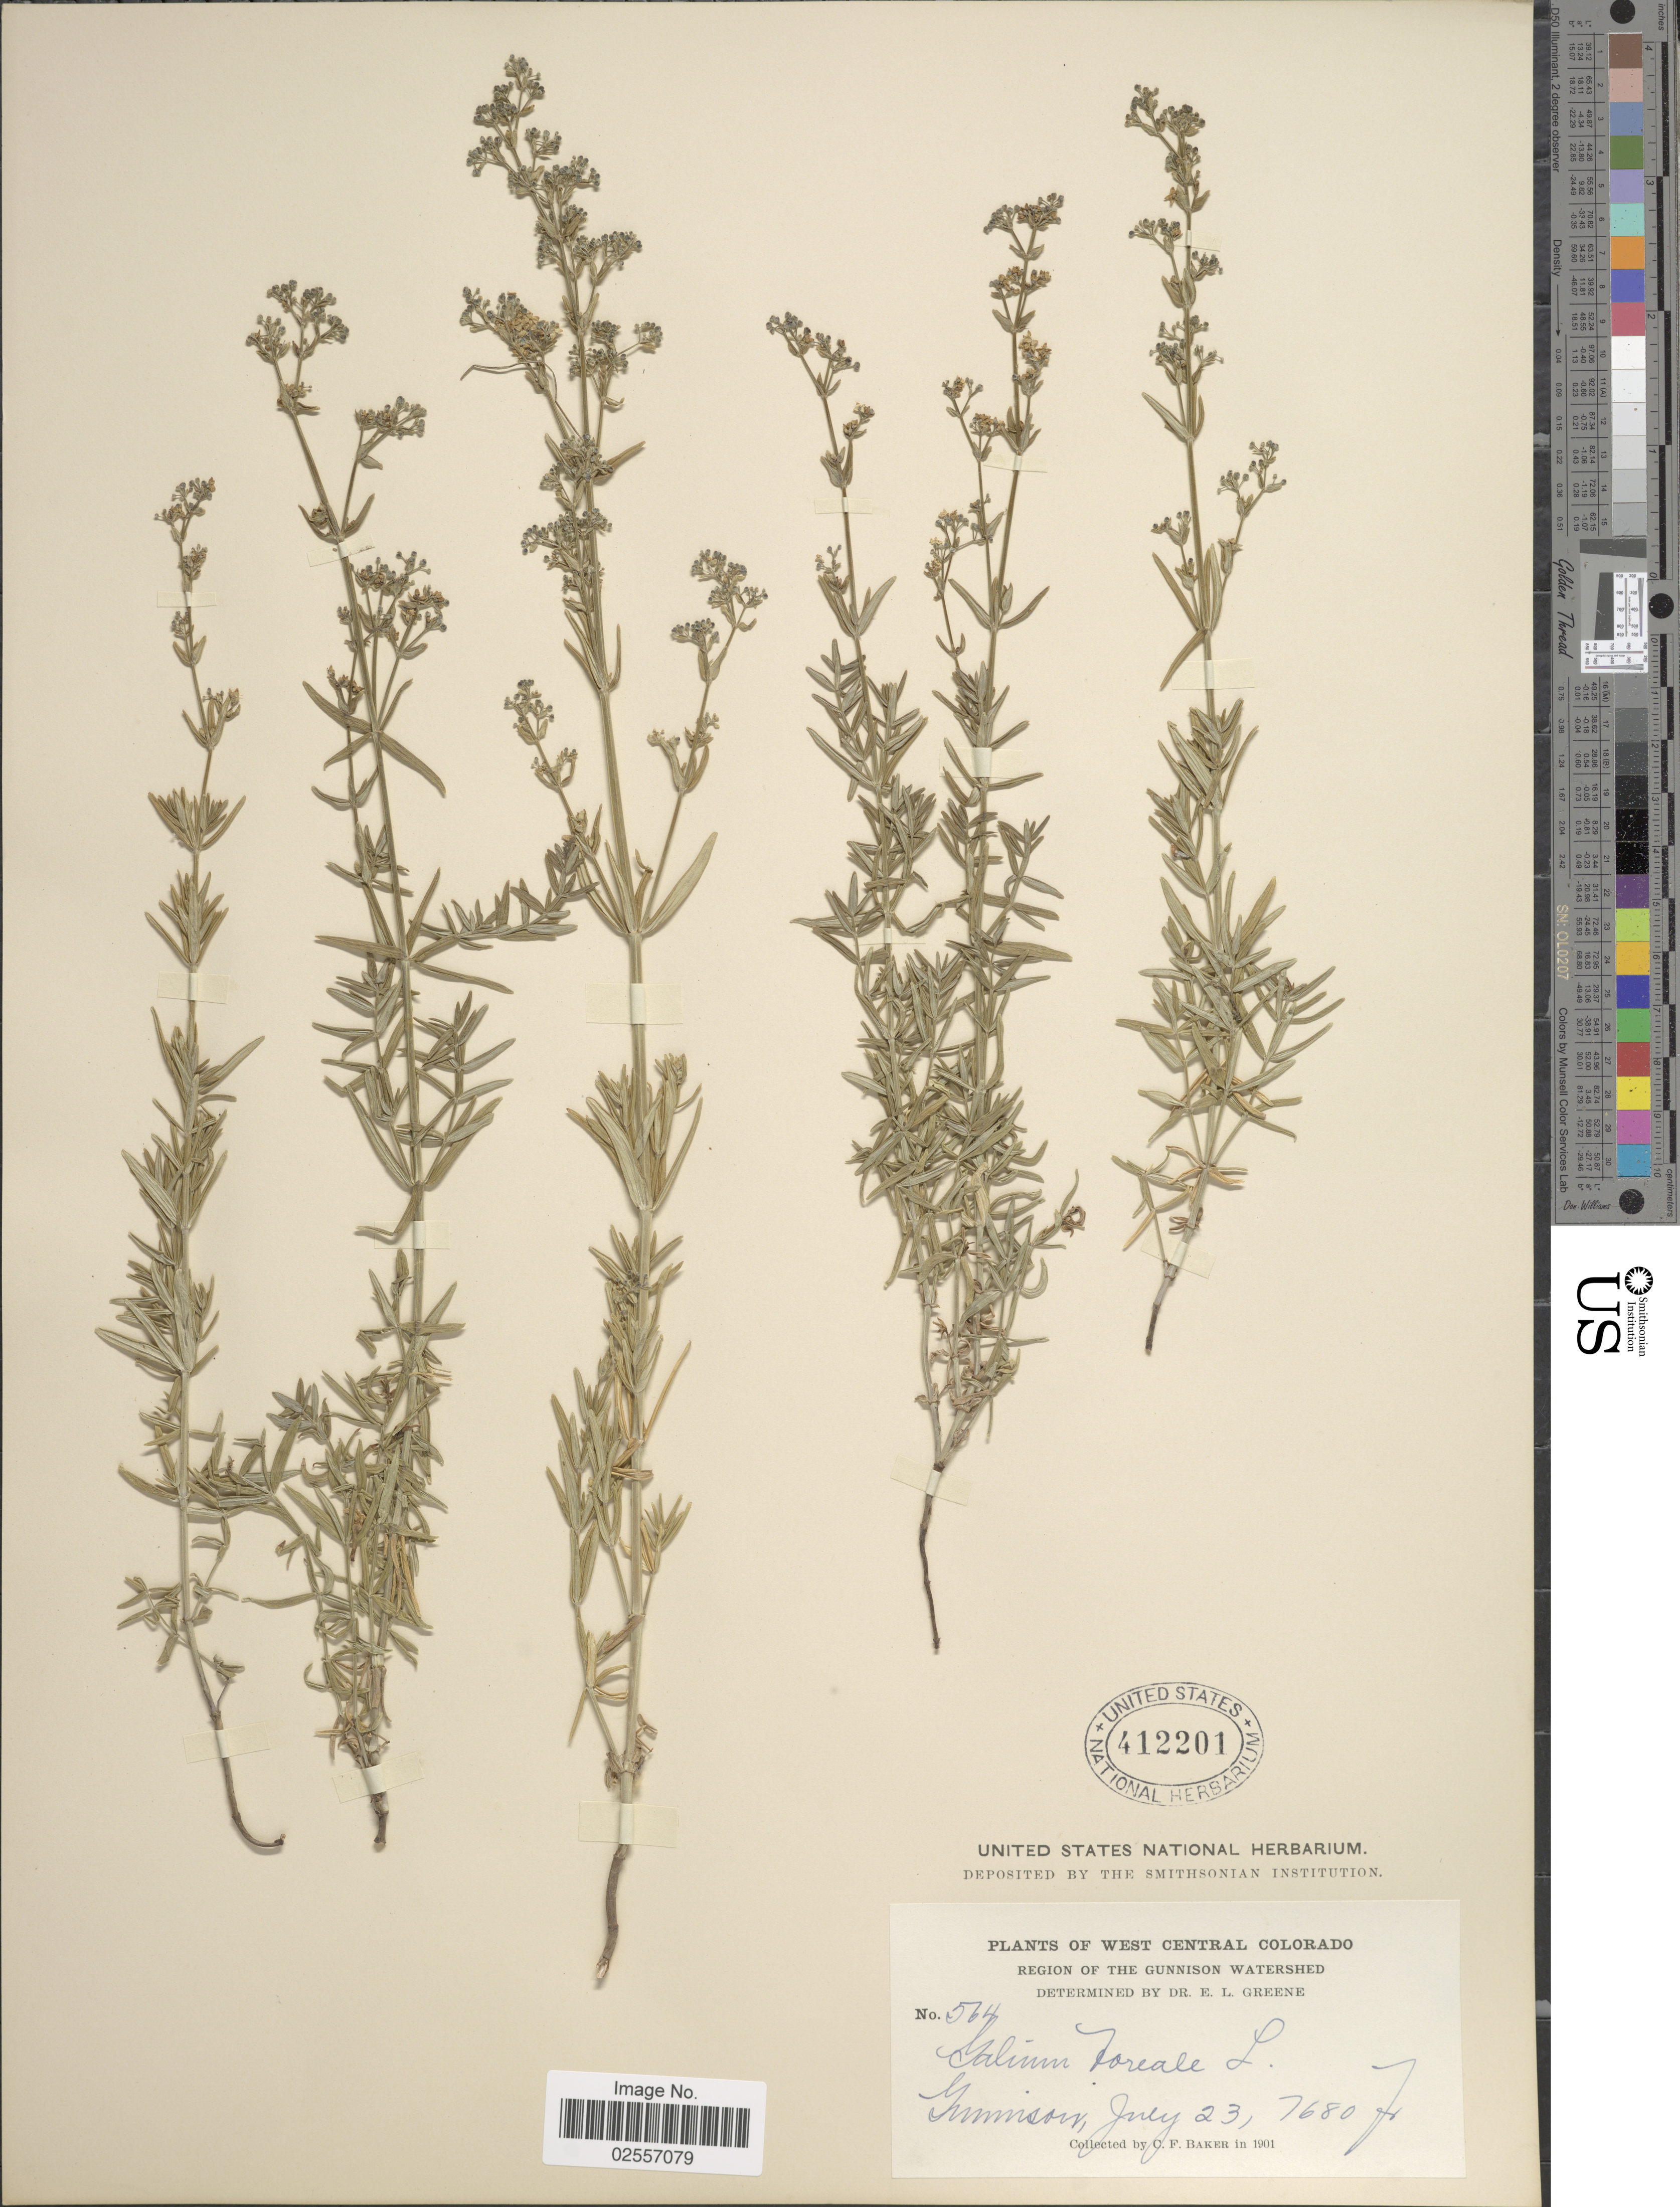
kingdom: Plantae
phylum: Tracheophyta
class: Magnoliopsida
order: Gentianales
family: Rubiaceae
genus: Galium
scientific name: Galium boreale L.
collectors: C. F. Baker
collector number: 564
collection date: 1901-07-23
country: United States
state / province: Colorado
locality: West Central Colorado. Region of the Gunnison Watershed. Gunnison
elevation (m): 2341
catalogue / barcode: US 412201